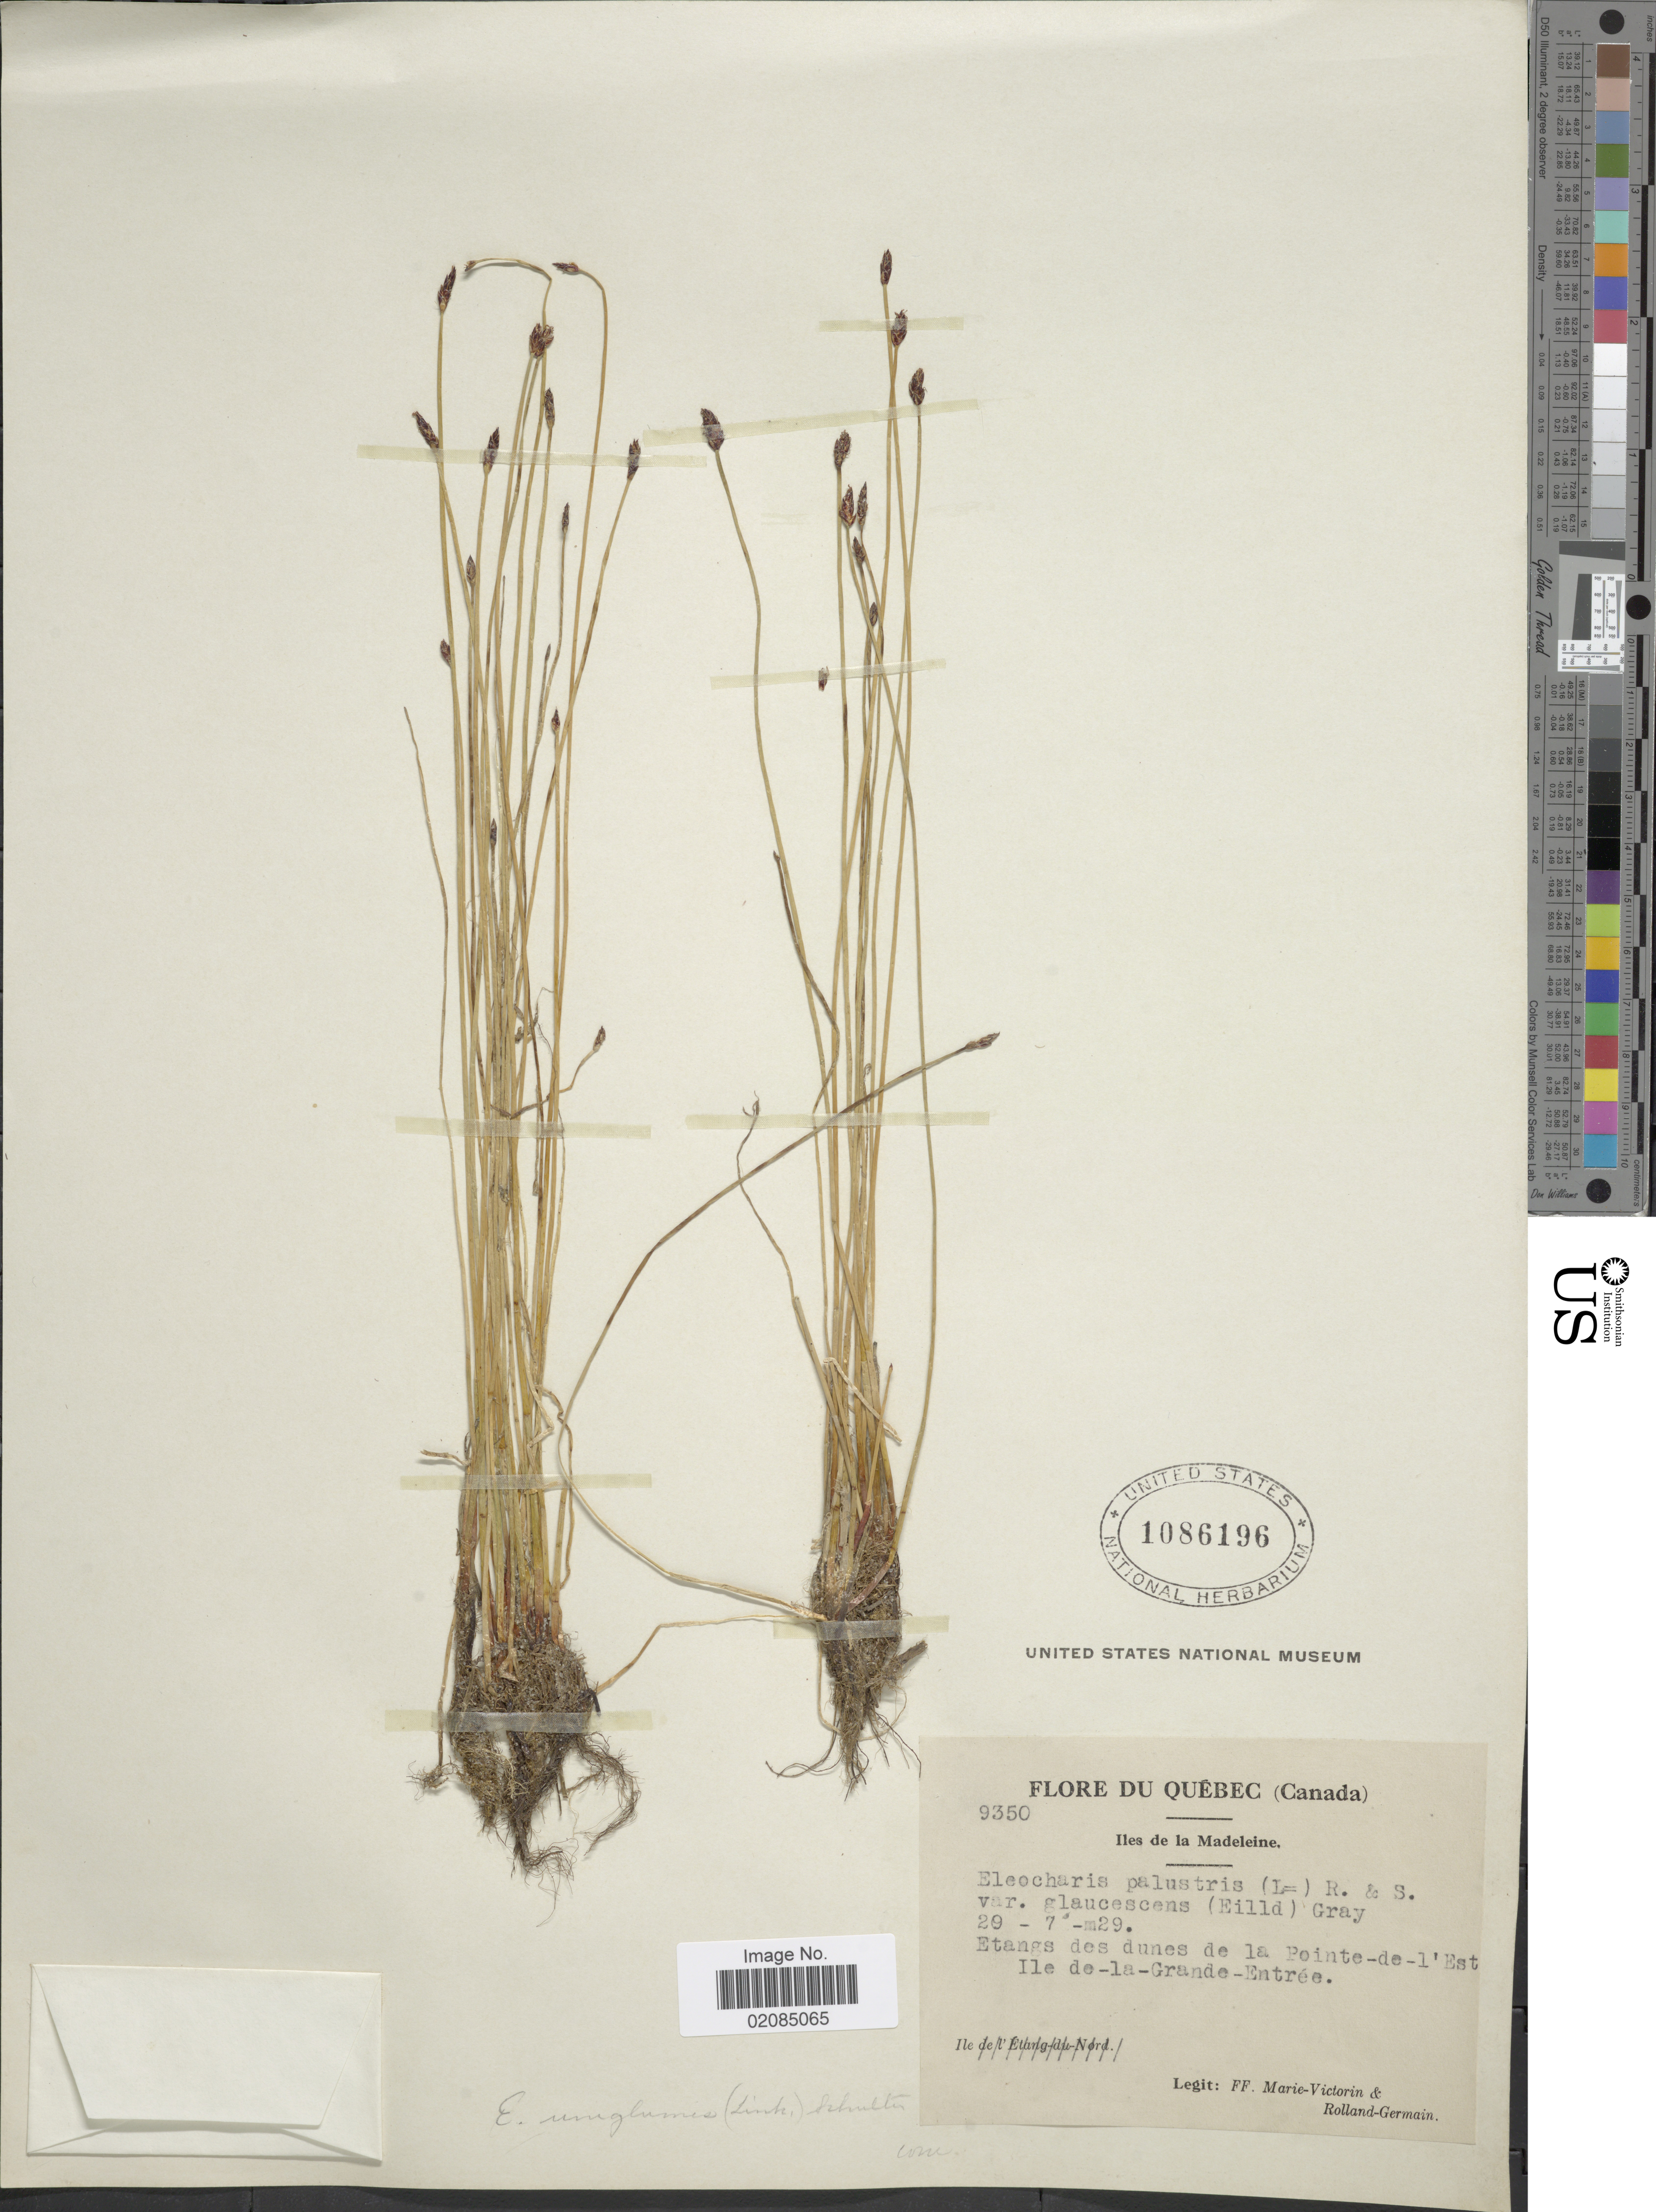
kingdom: Plantae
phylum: Tracheophyta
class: Liliopsida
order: Poales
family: Cyperaceae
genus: Eleocharis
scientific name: Eleocharis uniglumis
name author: (Link) Schult.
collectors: F. Marie-Victorin & Rolland-Germain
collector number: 9350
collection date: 1929-07-29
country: Canada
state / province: Quebec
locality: Etangs des dunes de la Pointe-de-l'Est Ile de-la-Grande-Entree.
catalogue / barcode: US 1086196